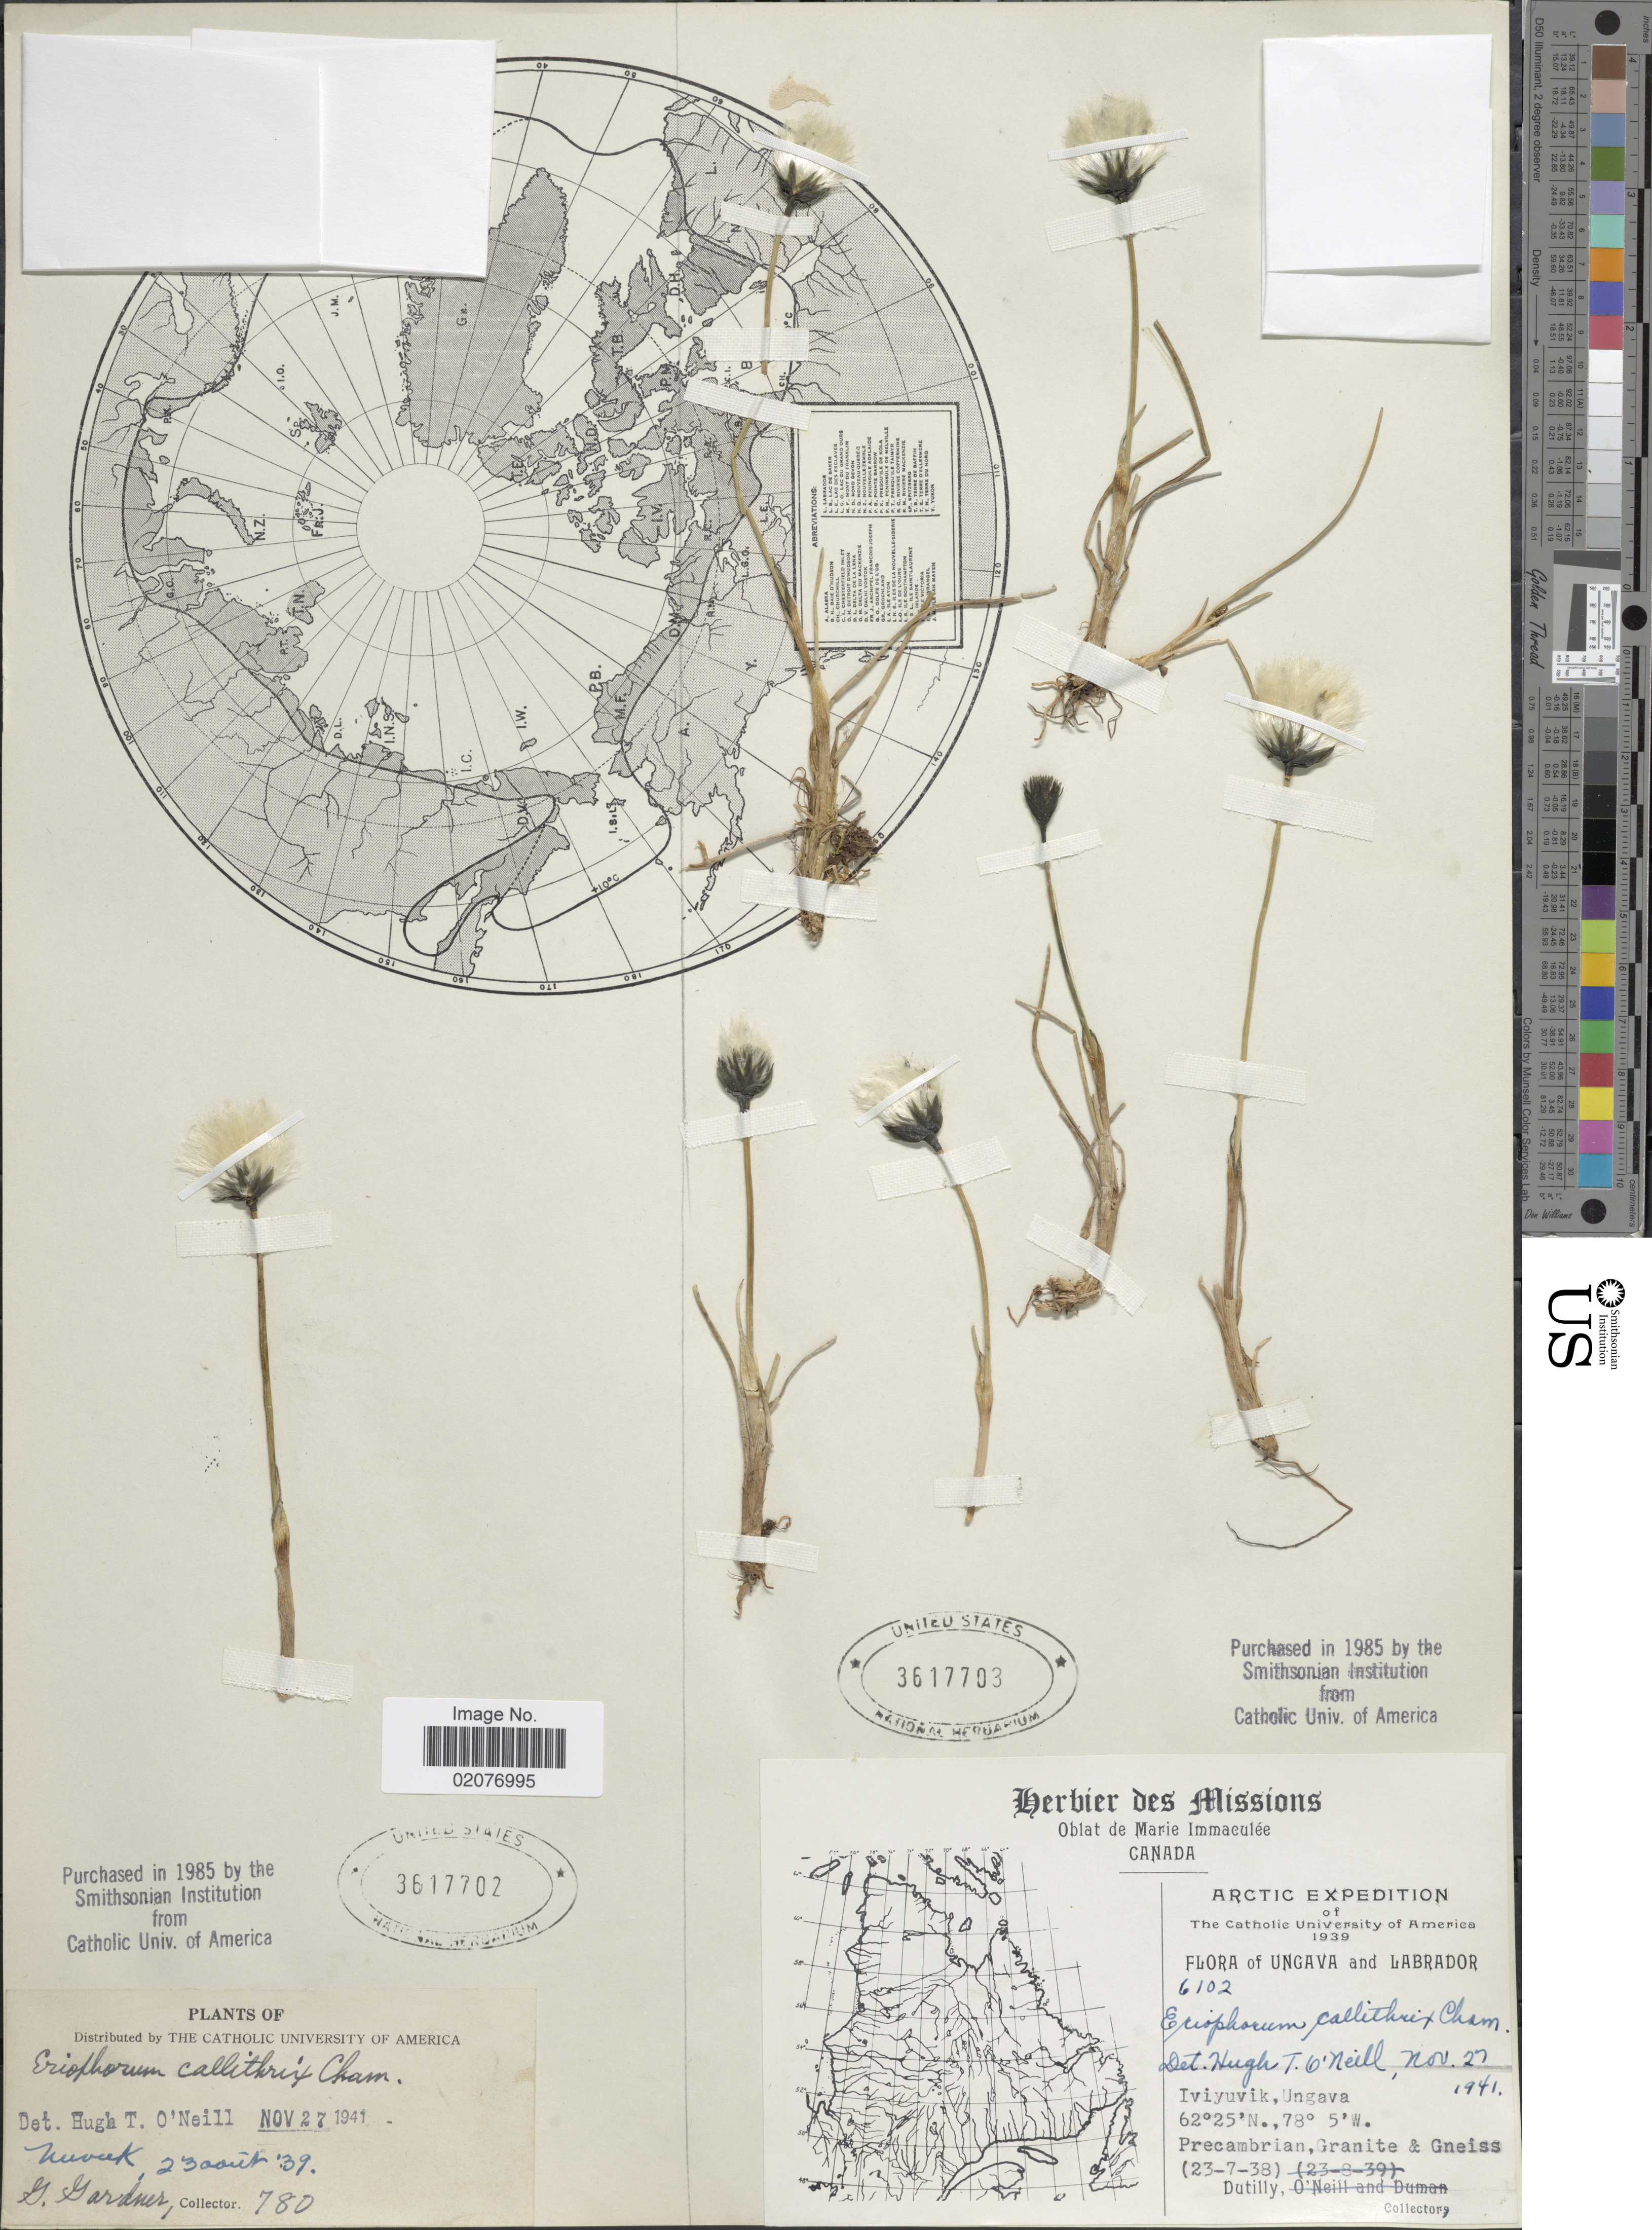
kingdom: Plantae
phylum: Tracheophyta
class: Liliopsida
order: Poales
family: Cyperaceae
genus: Eriophorum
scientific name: Eriophorum callitrix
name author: Cham. ex C.A. Mey.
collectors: G. Gardner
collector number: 780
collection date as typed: Transcribed d/m/y: 23/8/39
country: Canada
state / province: Nunavut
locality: Nuvuk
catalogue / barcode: US 3617702